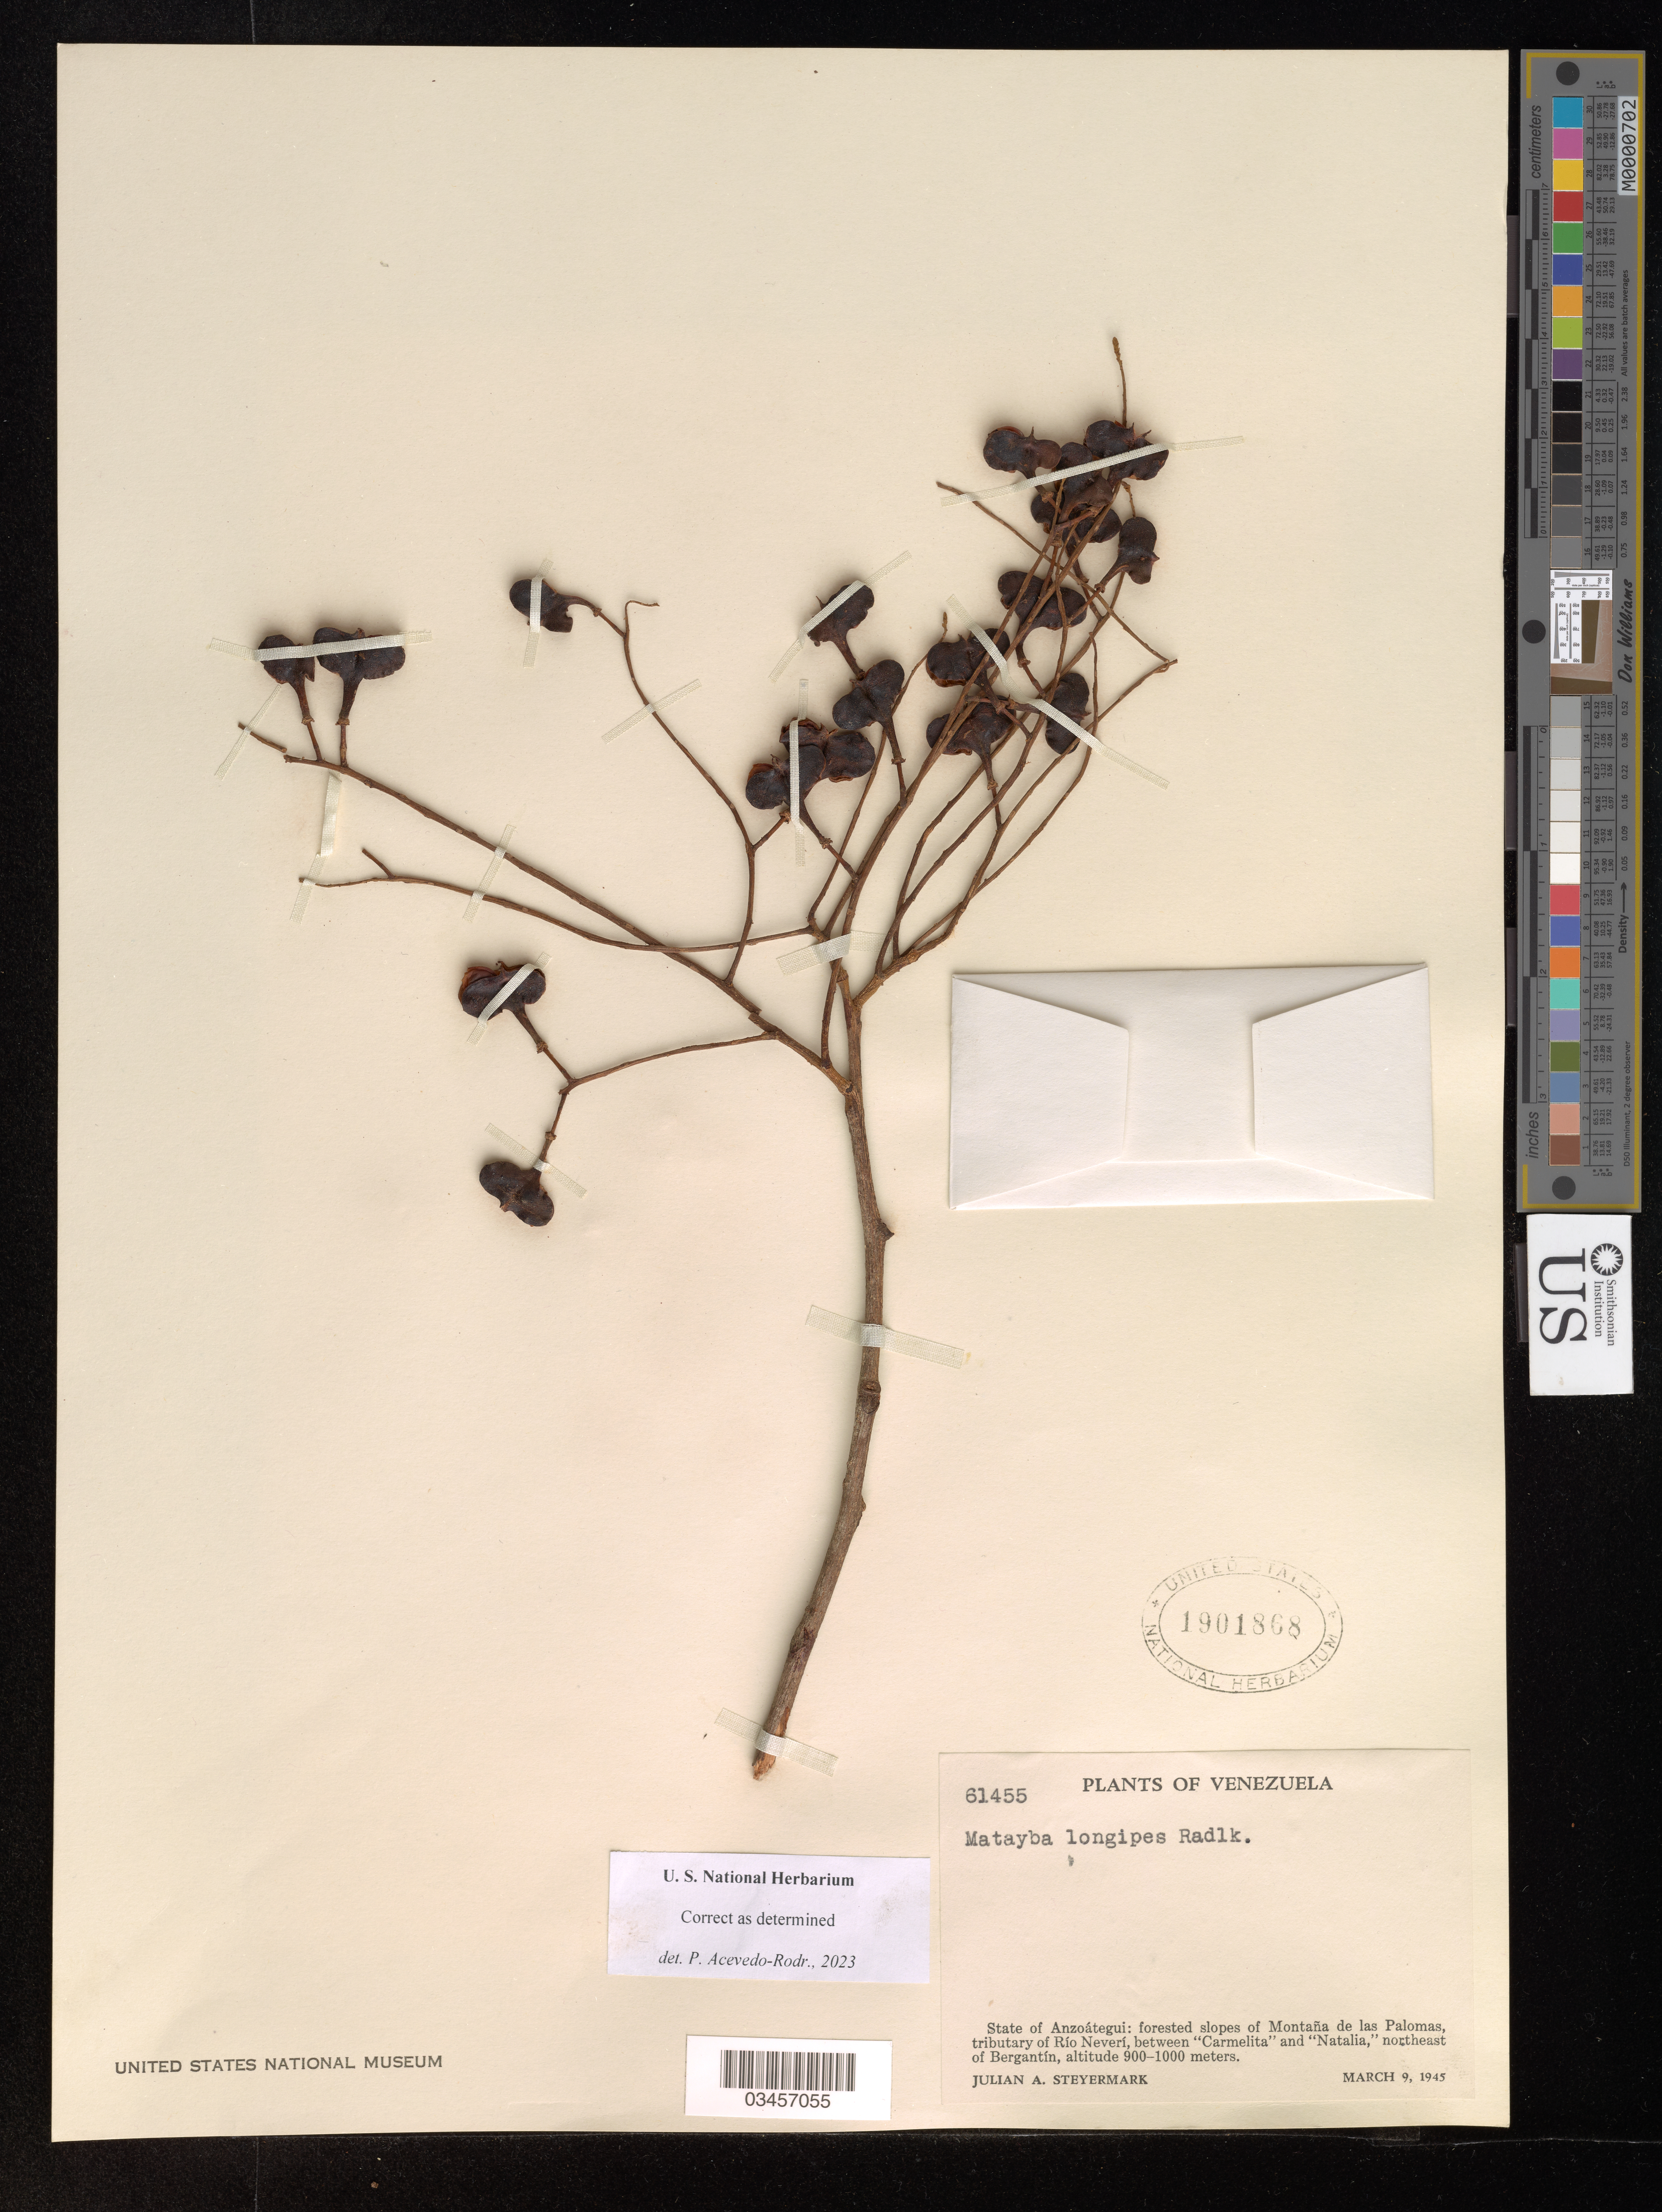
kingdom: Plantae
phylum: Tracheophyta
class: Magnoliopsida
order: Sapindales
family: Sapindaceae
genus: Matayba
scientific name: Matayba longipes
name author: Radlk.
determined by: Acevedo-Rodriguez, P., (US), Smithsonian Institution - National Museum of Natural History (UNITED STATES)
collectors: J. Steyermark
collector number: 61455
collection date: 1945-03-09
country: Venezuela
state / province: Anzoategui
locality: Montana de las Palomas, tributary of Río Neverí, between "Carmelita" and "Natalia", northeast of Bergantín.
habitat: Forested slopes.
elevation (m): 900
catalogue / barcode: US 1901868